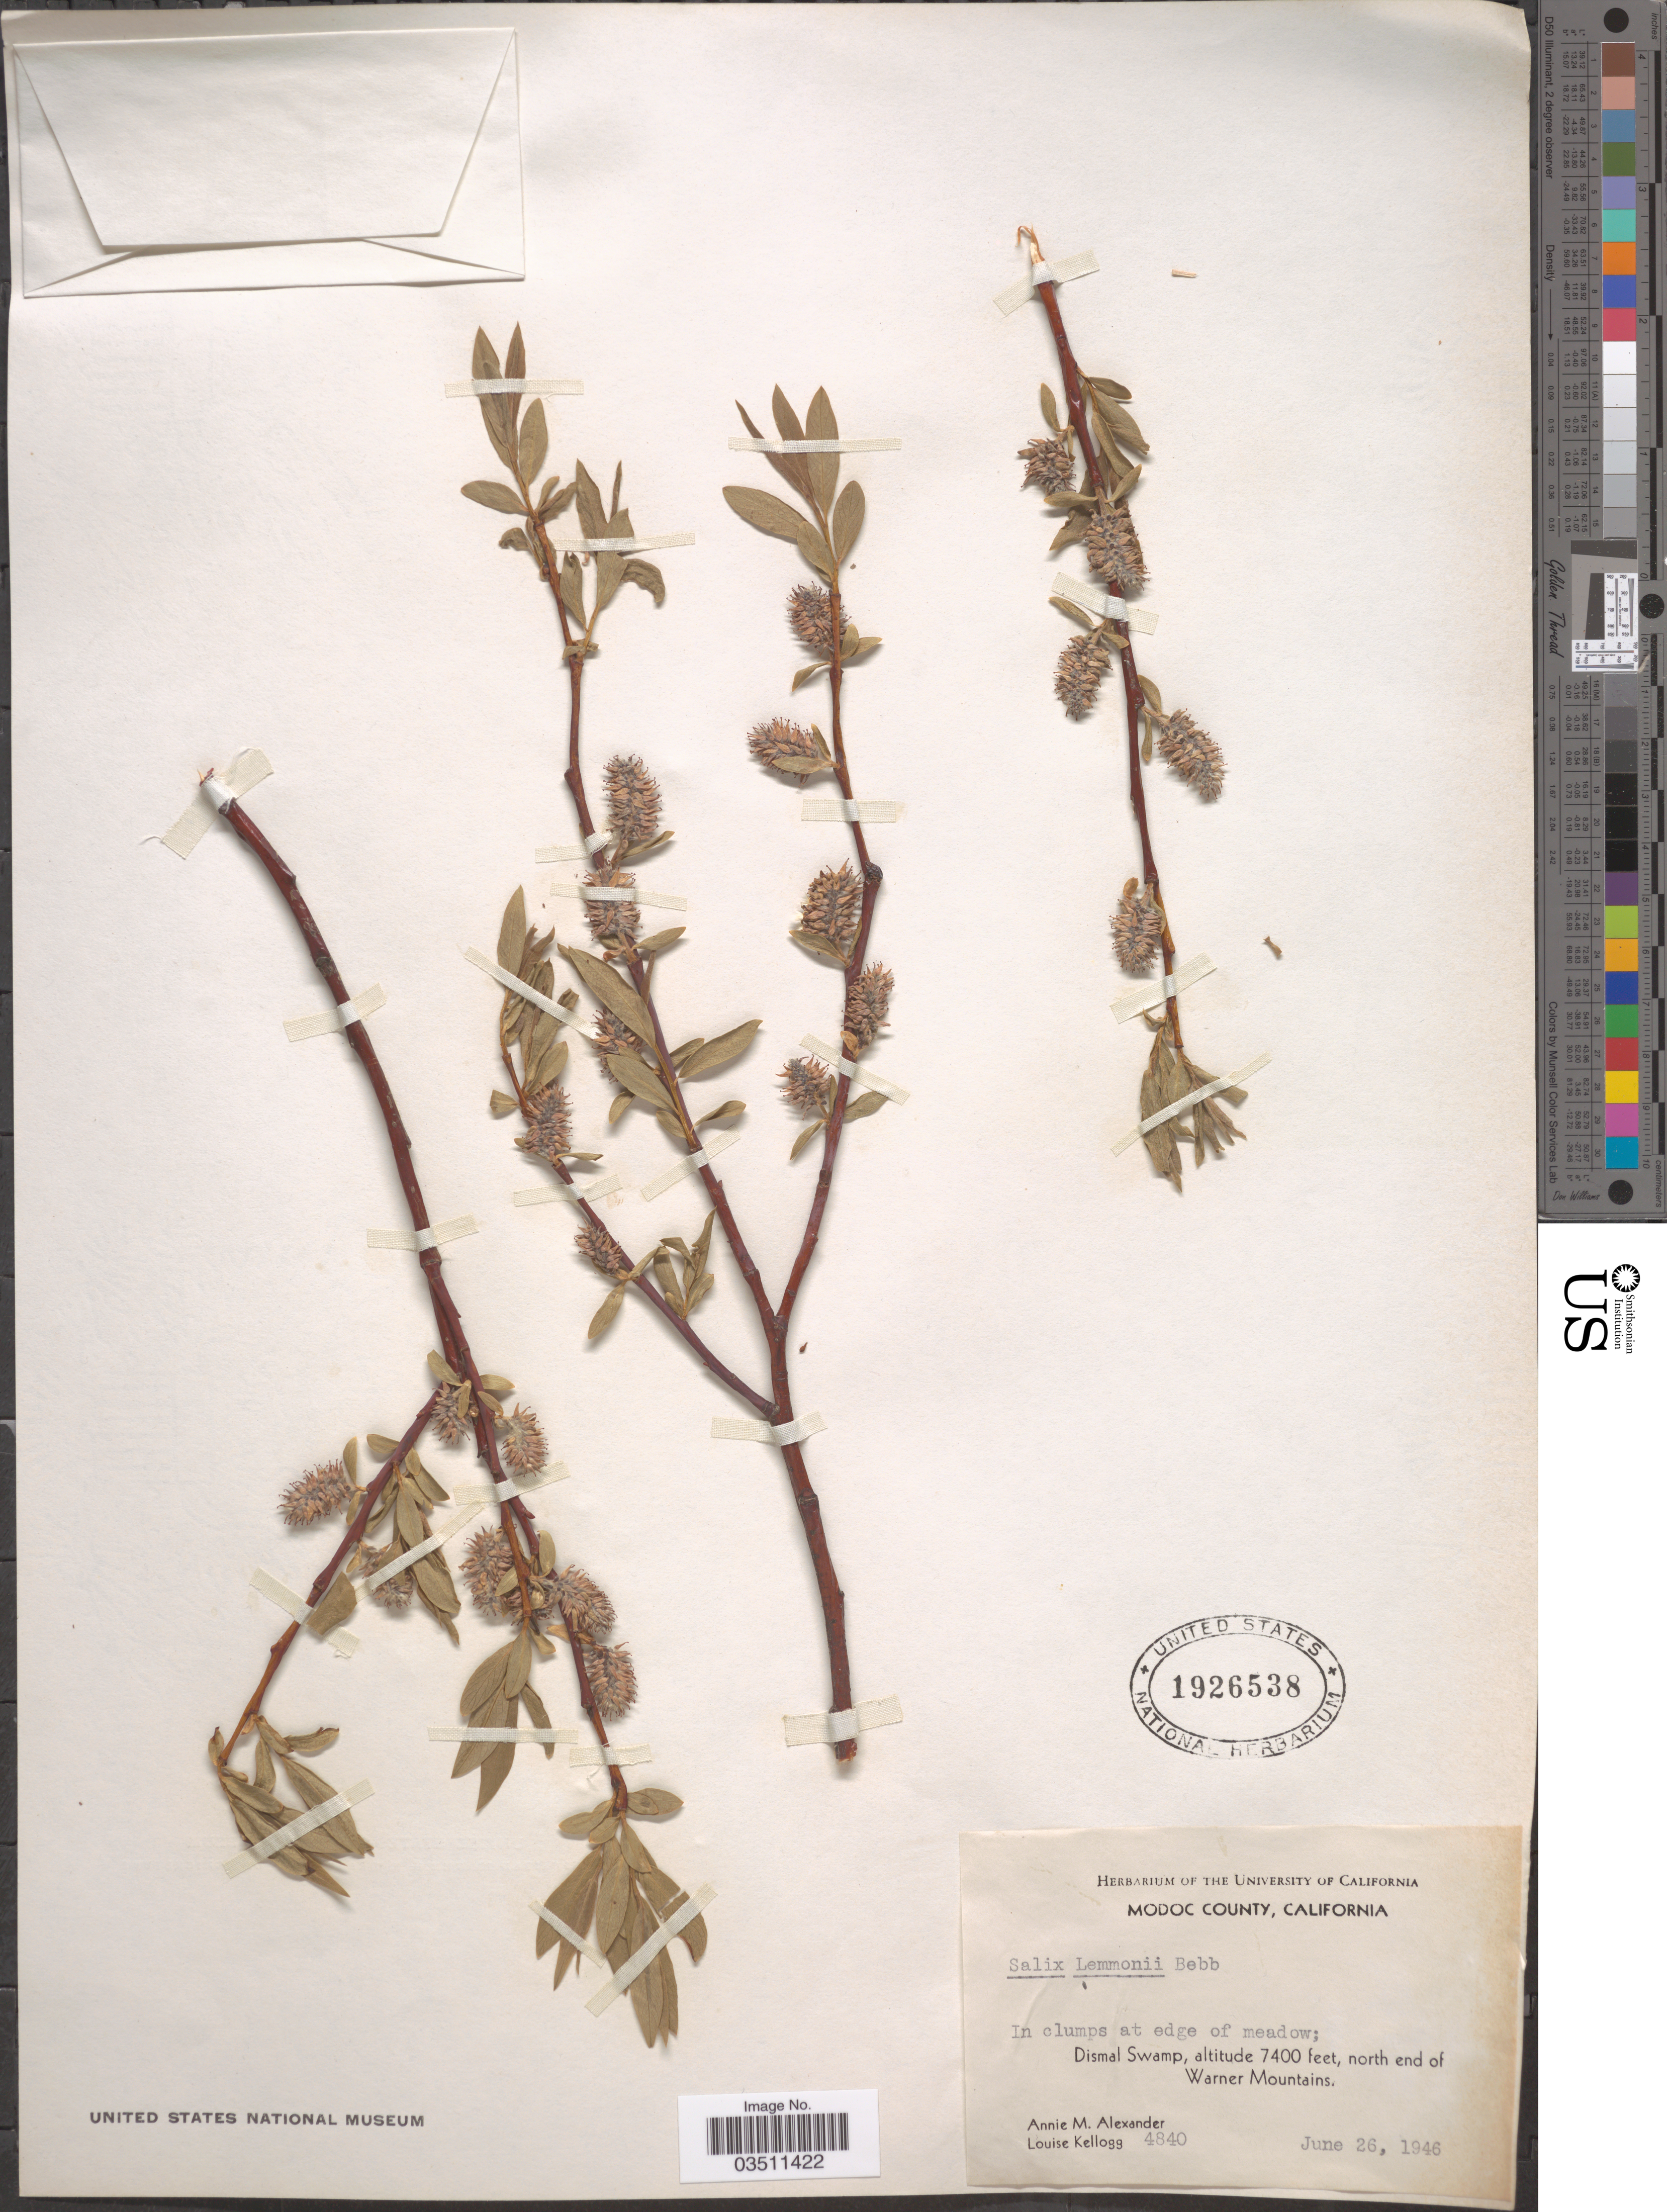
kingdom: Plantae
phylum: Tracheophyta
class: Magnoliopsida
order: Malpighiales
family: Salicaceae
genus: Salix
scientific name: Salix lemmonii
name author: Bebb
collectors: A. M. Alexander & L. Kellogg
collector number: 4840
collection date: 1946-06-26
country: United States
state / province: California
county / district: Modoc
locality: Modoc County. In clumps at edge of meadow; Dismal Swamp, north end of Warner Mountains.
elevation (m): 2256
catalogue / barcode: US 1926538